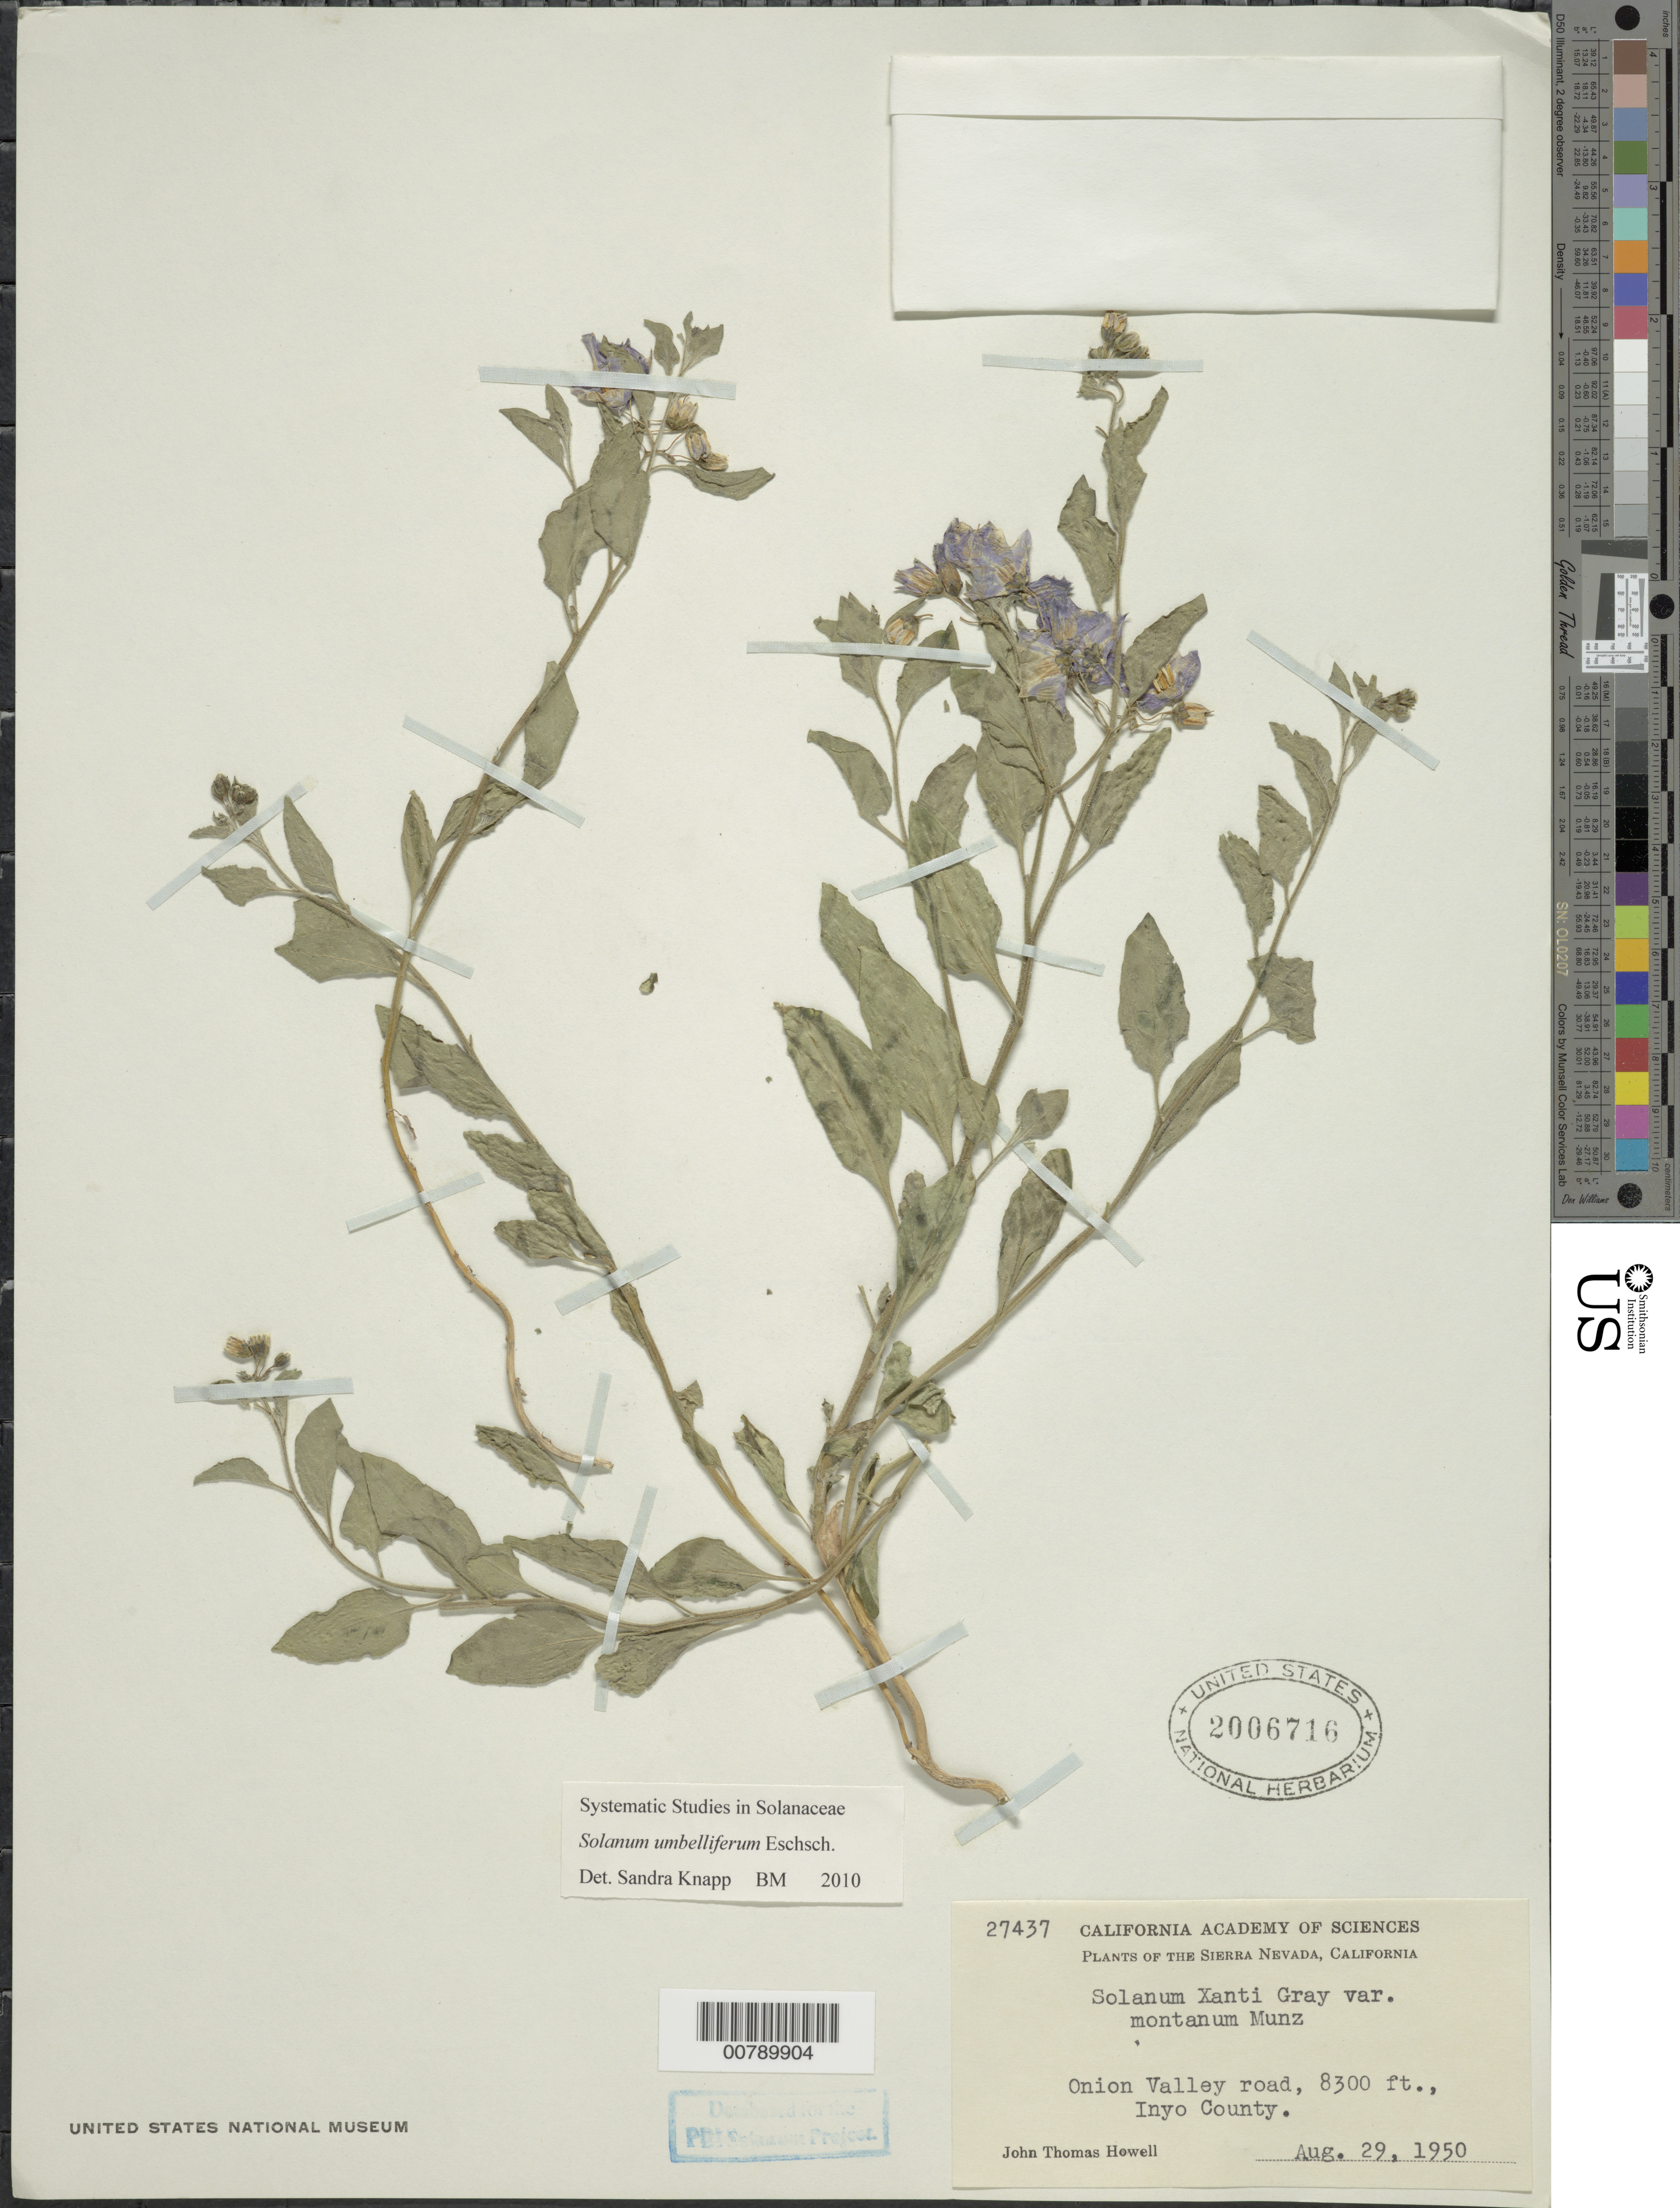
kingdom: Plantae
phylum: Tracheophyta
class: Magnoliopsida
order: Solanales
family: Solanaceae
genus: Solanum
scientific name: Solanum umbelliferum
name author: Eschsch.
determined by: Knapp, S. D.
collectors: J. T. Howell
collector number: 27437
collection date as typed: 29 Aug 1950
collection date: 1950-08-29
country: United States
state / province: California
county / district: Inyo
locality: Onion Valley road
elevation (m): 2530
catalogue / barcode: US 2006716